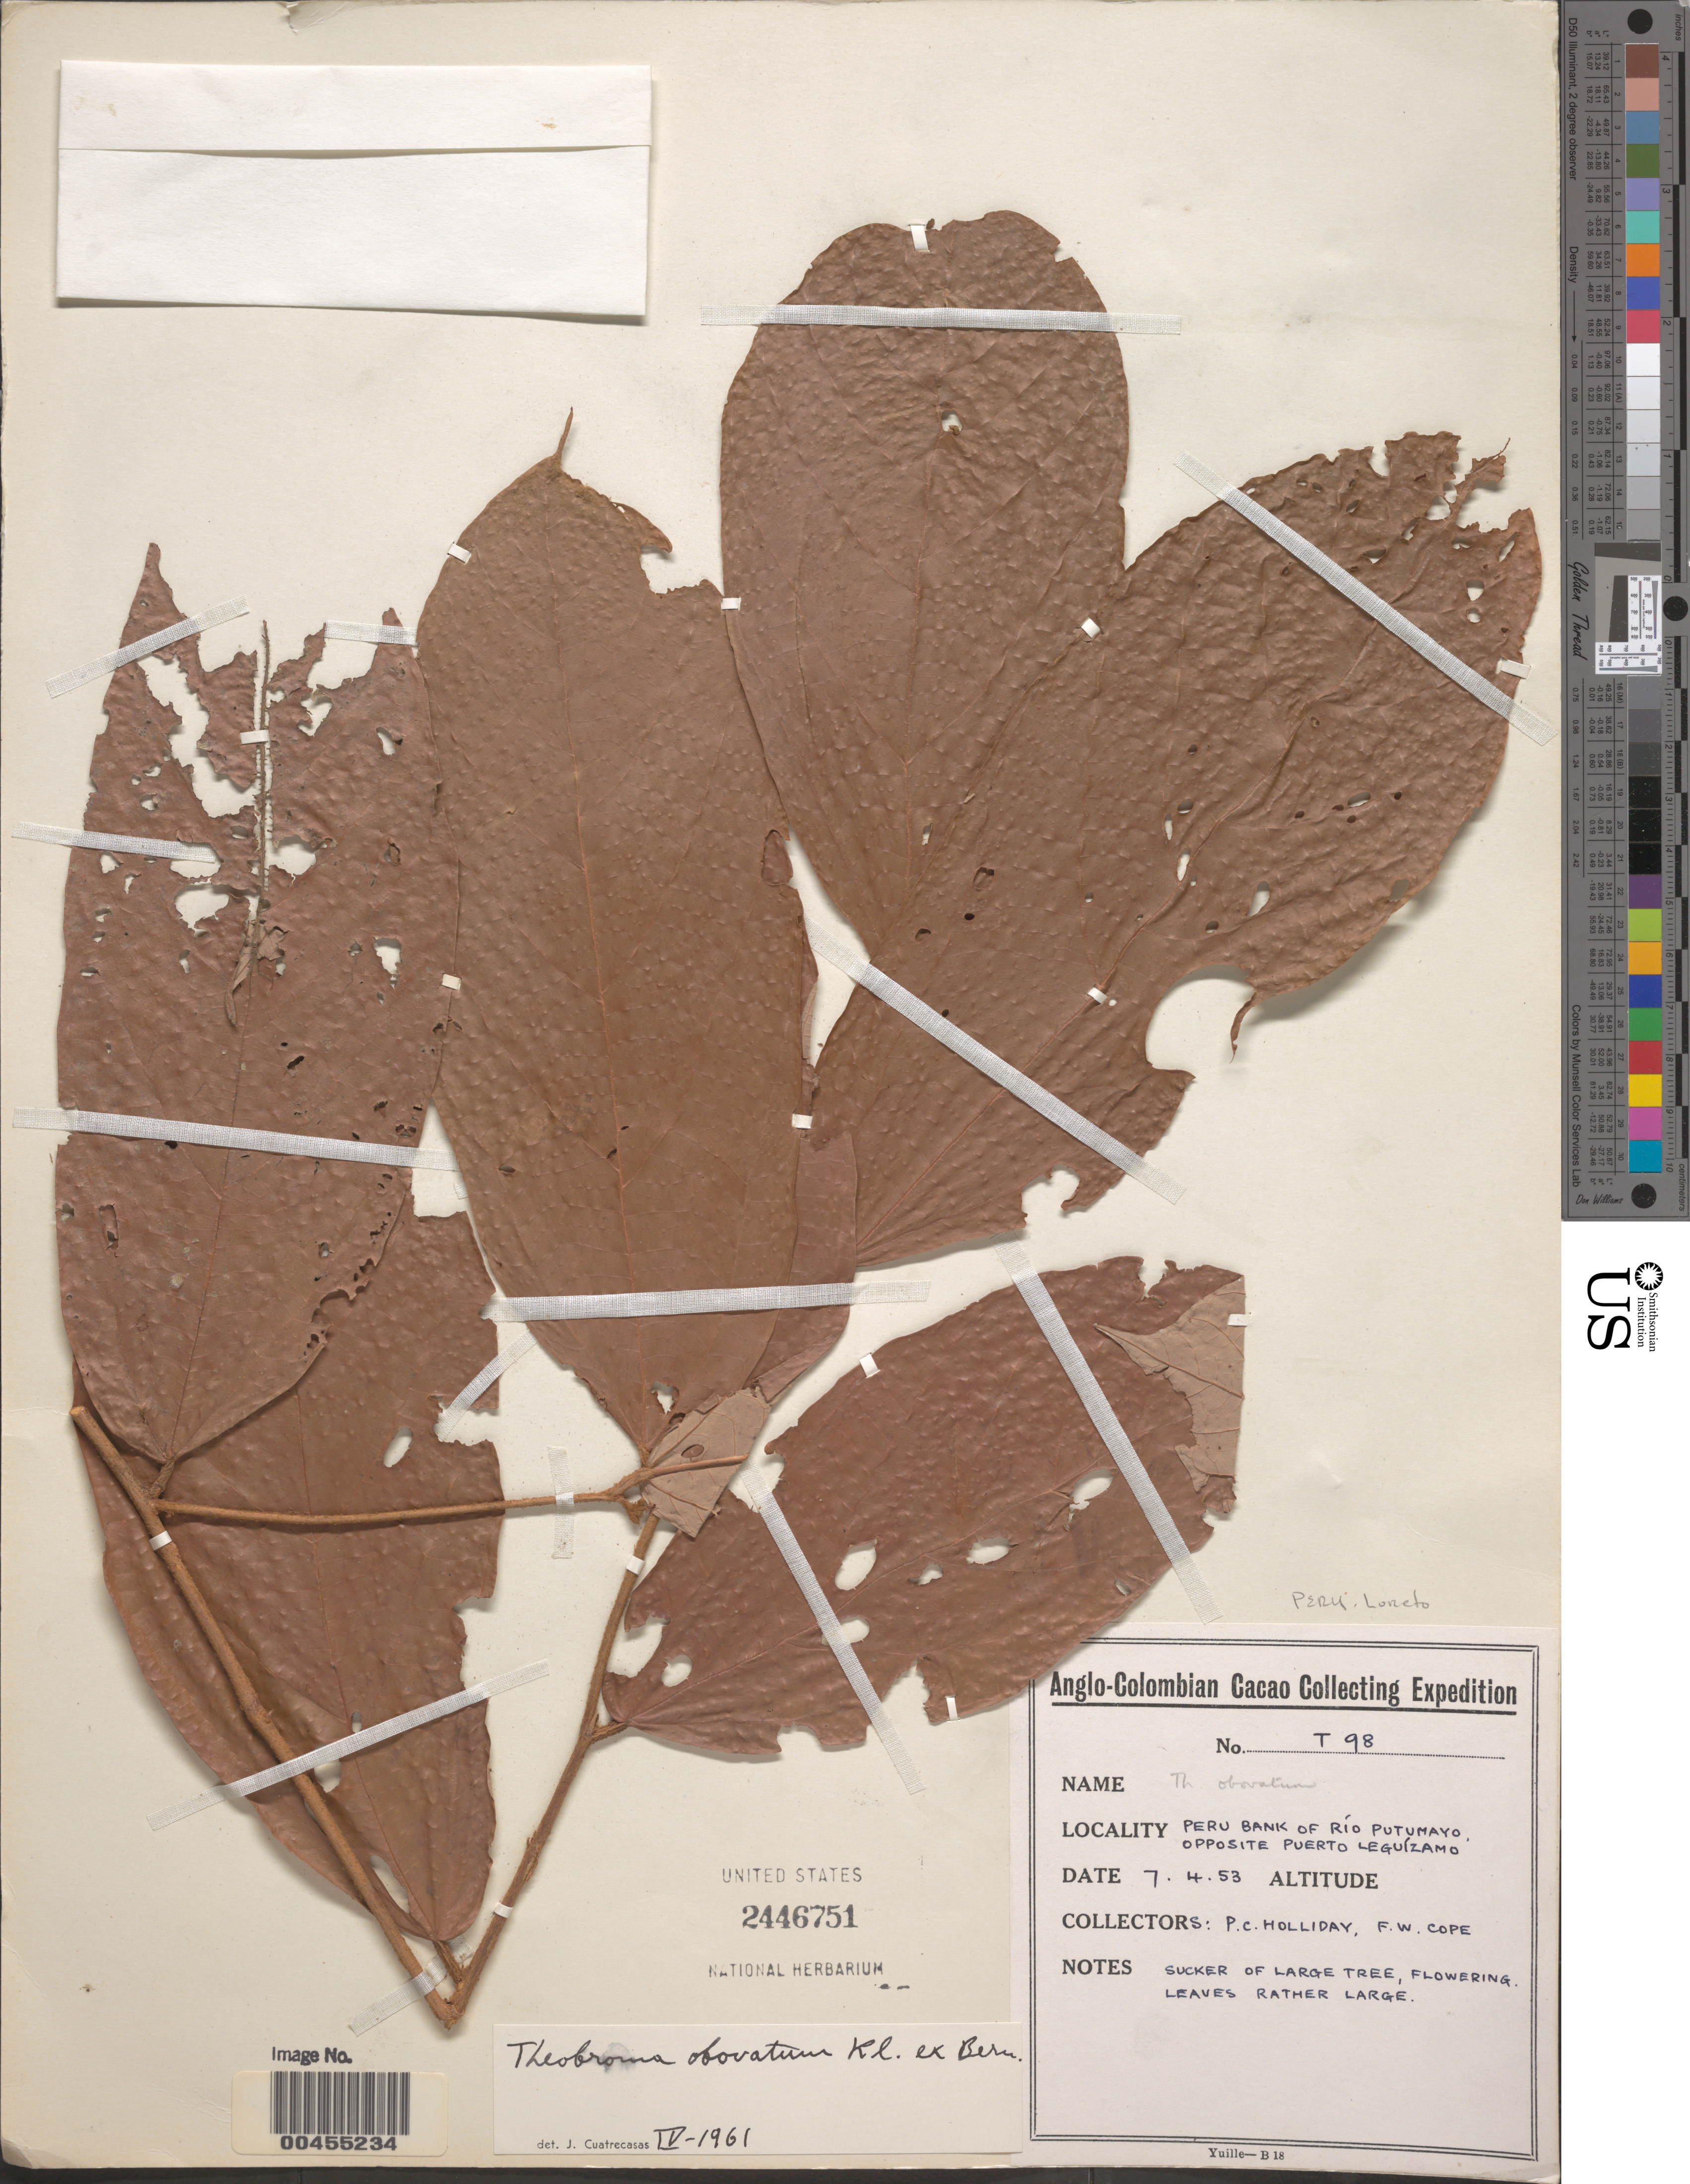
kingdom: Plantae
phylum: Tracheophyta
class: Magnoliopsida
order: Malvales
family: Malvaceae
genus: Theobroma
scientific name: Theobroma obovatum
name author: Klotzsch ex Bernoulli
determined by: Cuatrecasas, J.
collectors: P. C. Holliday & F. Cope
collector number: T98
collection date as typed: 07 Apr 1953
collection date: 1953-04-07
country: Peru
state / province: Loreto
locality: Peru bank of Río Putumayo, opposite Puerto Leguízamo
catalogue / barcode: US 2446751